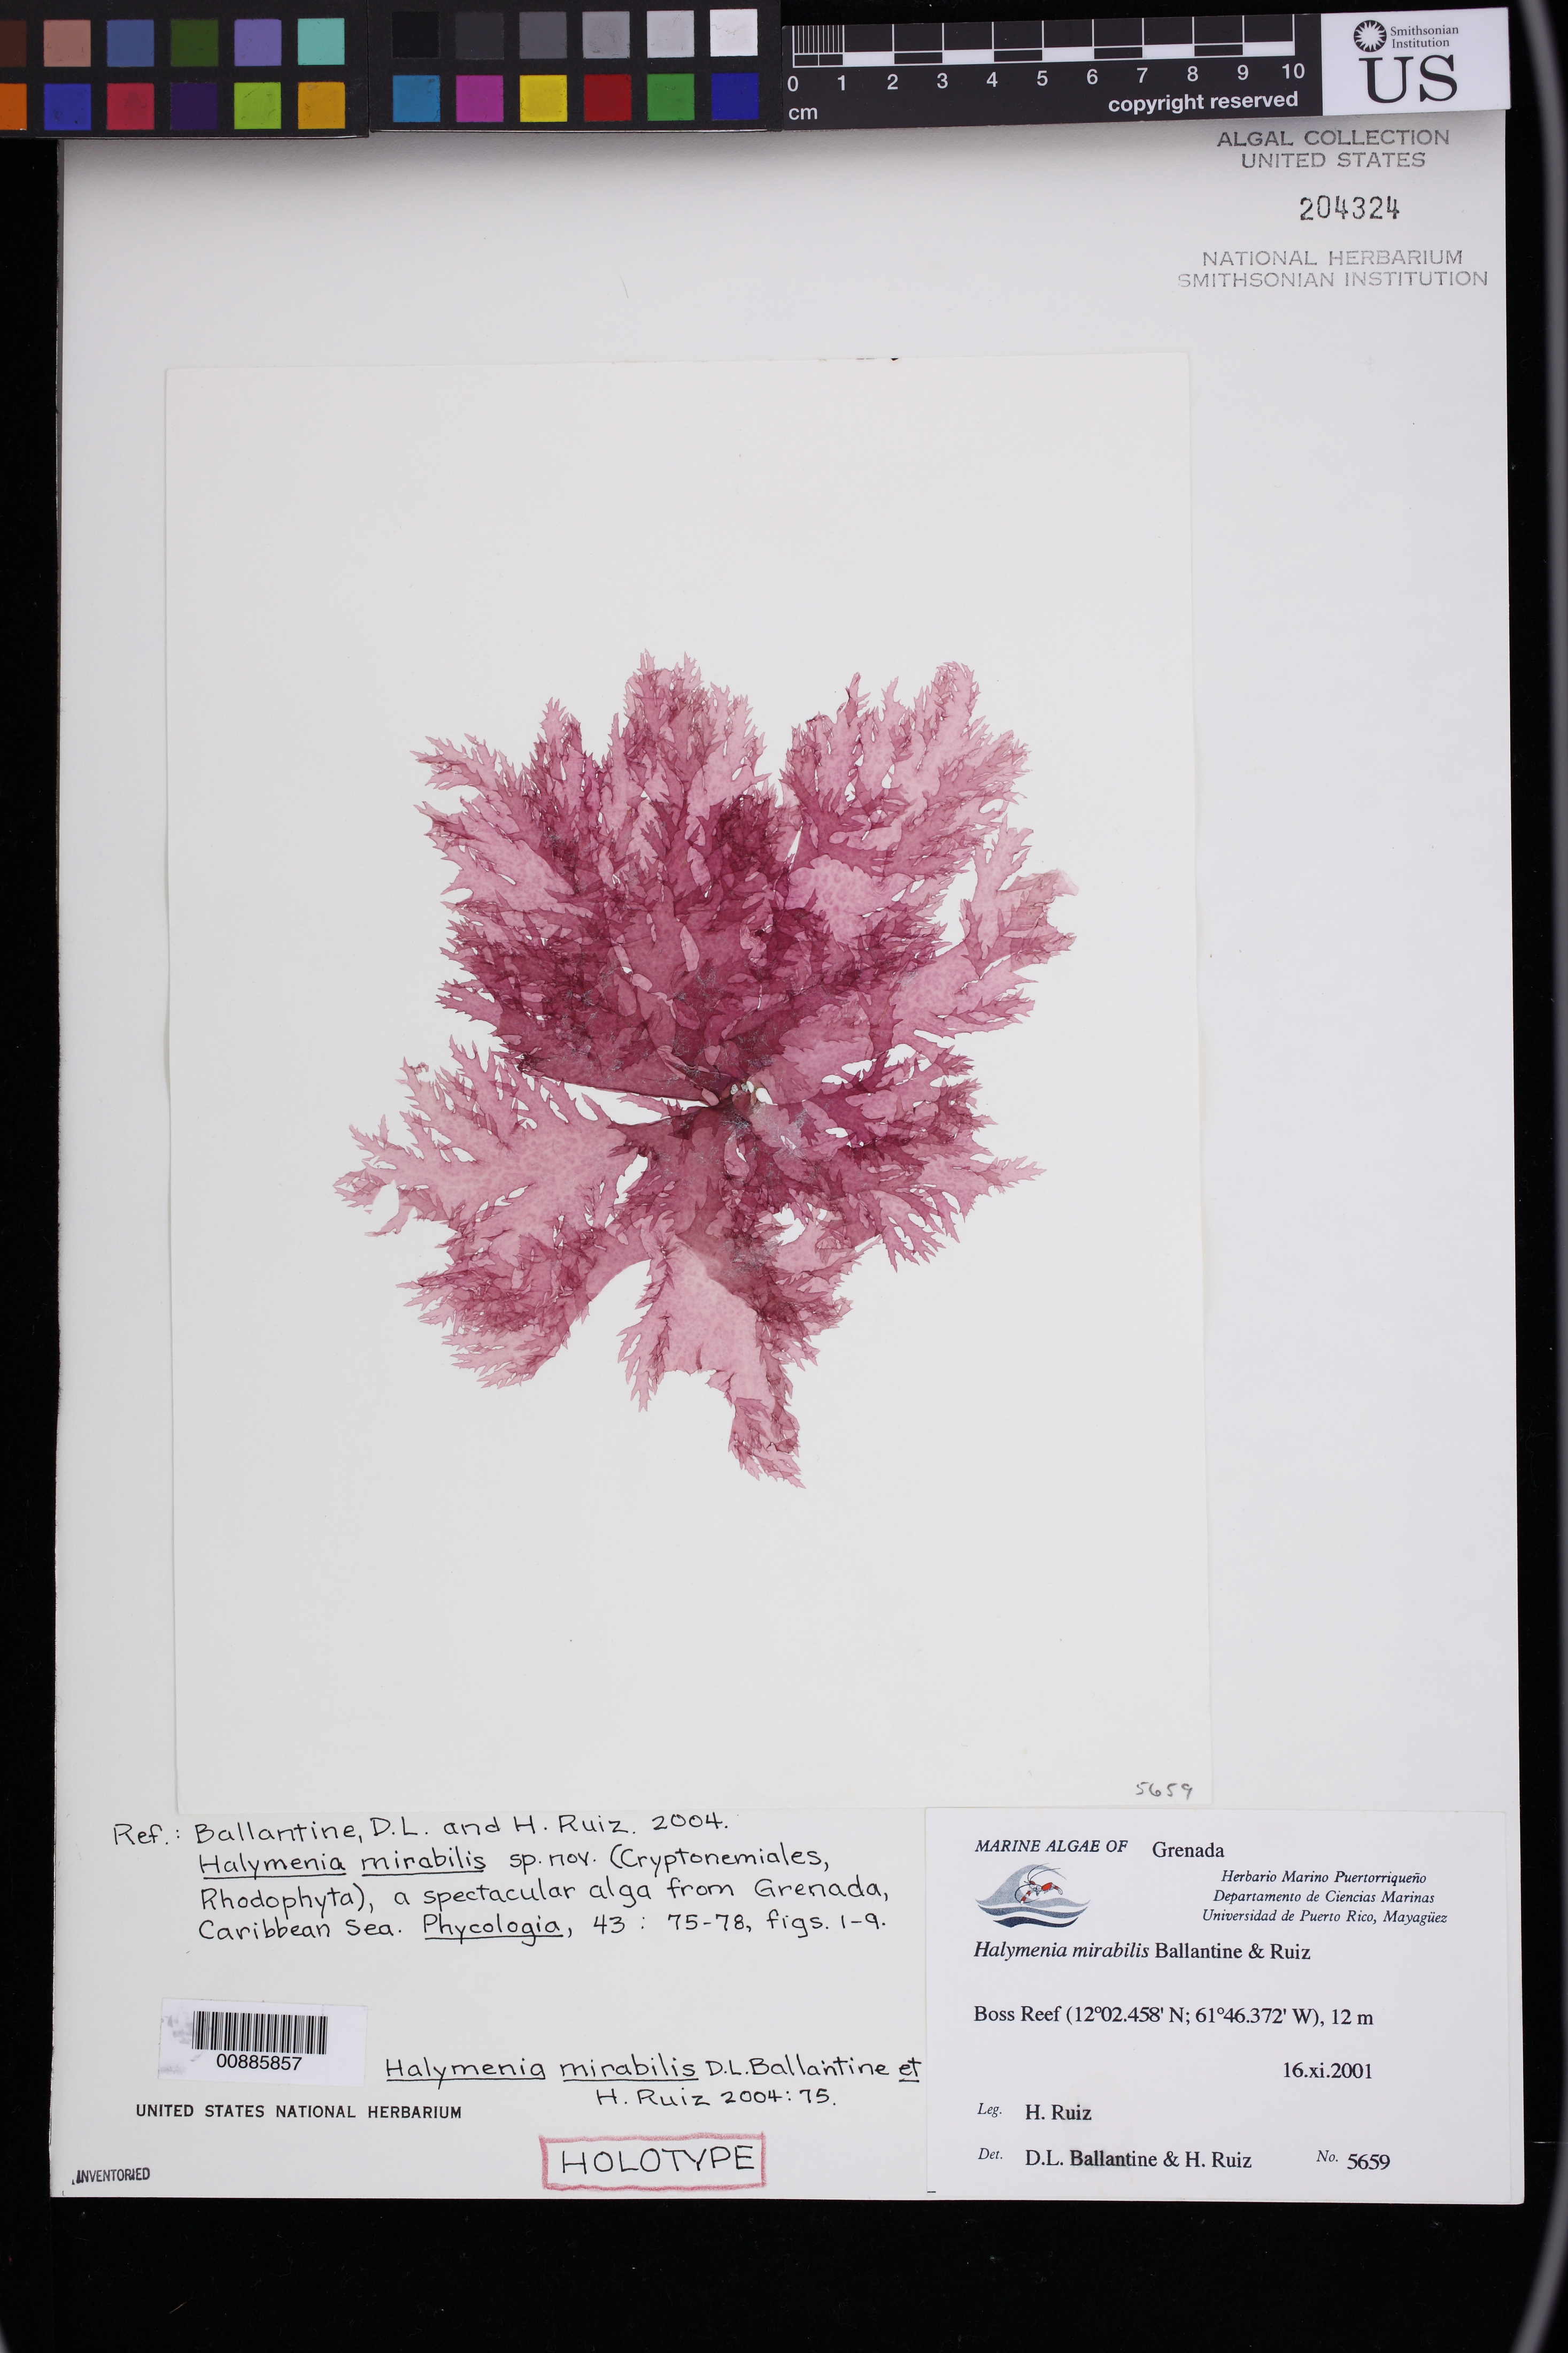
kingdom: Plantae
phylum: Rhodophyta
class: Florideophyceae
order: Halymeniales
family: Halymeniaceae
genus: Halymenia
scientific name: Halymenia mirabilis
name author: D.L. Ballant. & H.Ruiz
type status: Holotype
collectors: H. Ruiz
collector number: DLB 5659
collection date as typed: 16 Nov 2001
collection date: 2001-11-16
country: St. Vincent - Grenadines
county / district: Grenadines Parish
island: Grenada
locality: Boss Reef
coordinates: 12 02.458' N, 61 46.372' W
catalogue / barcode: US 204324